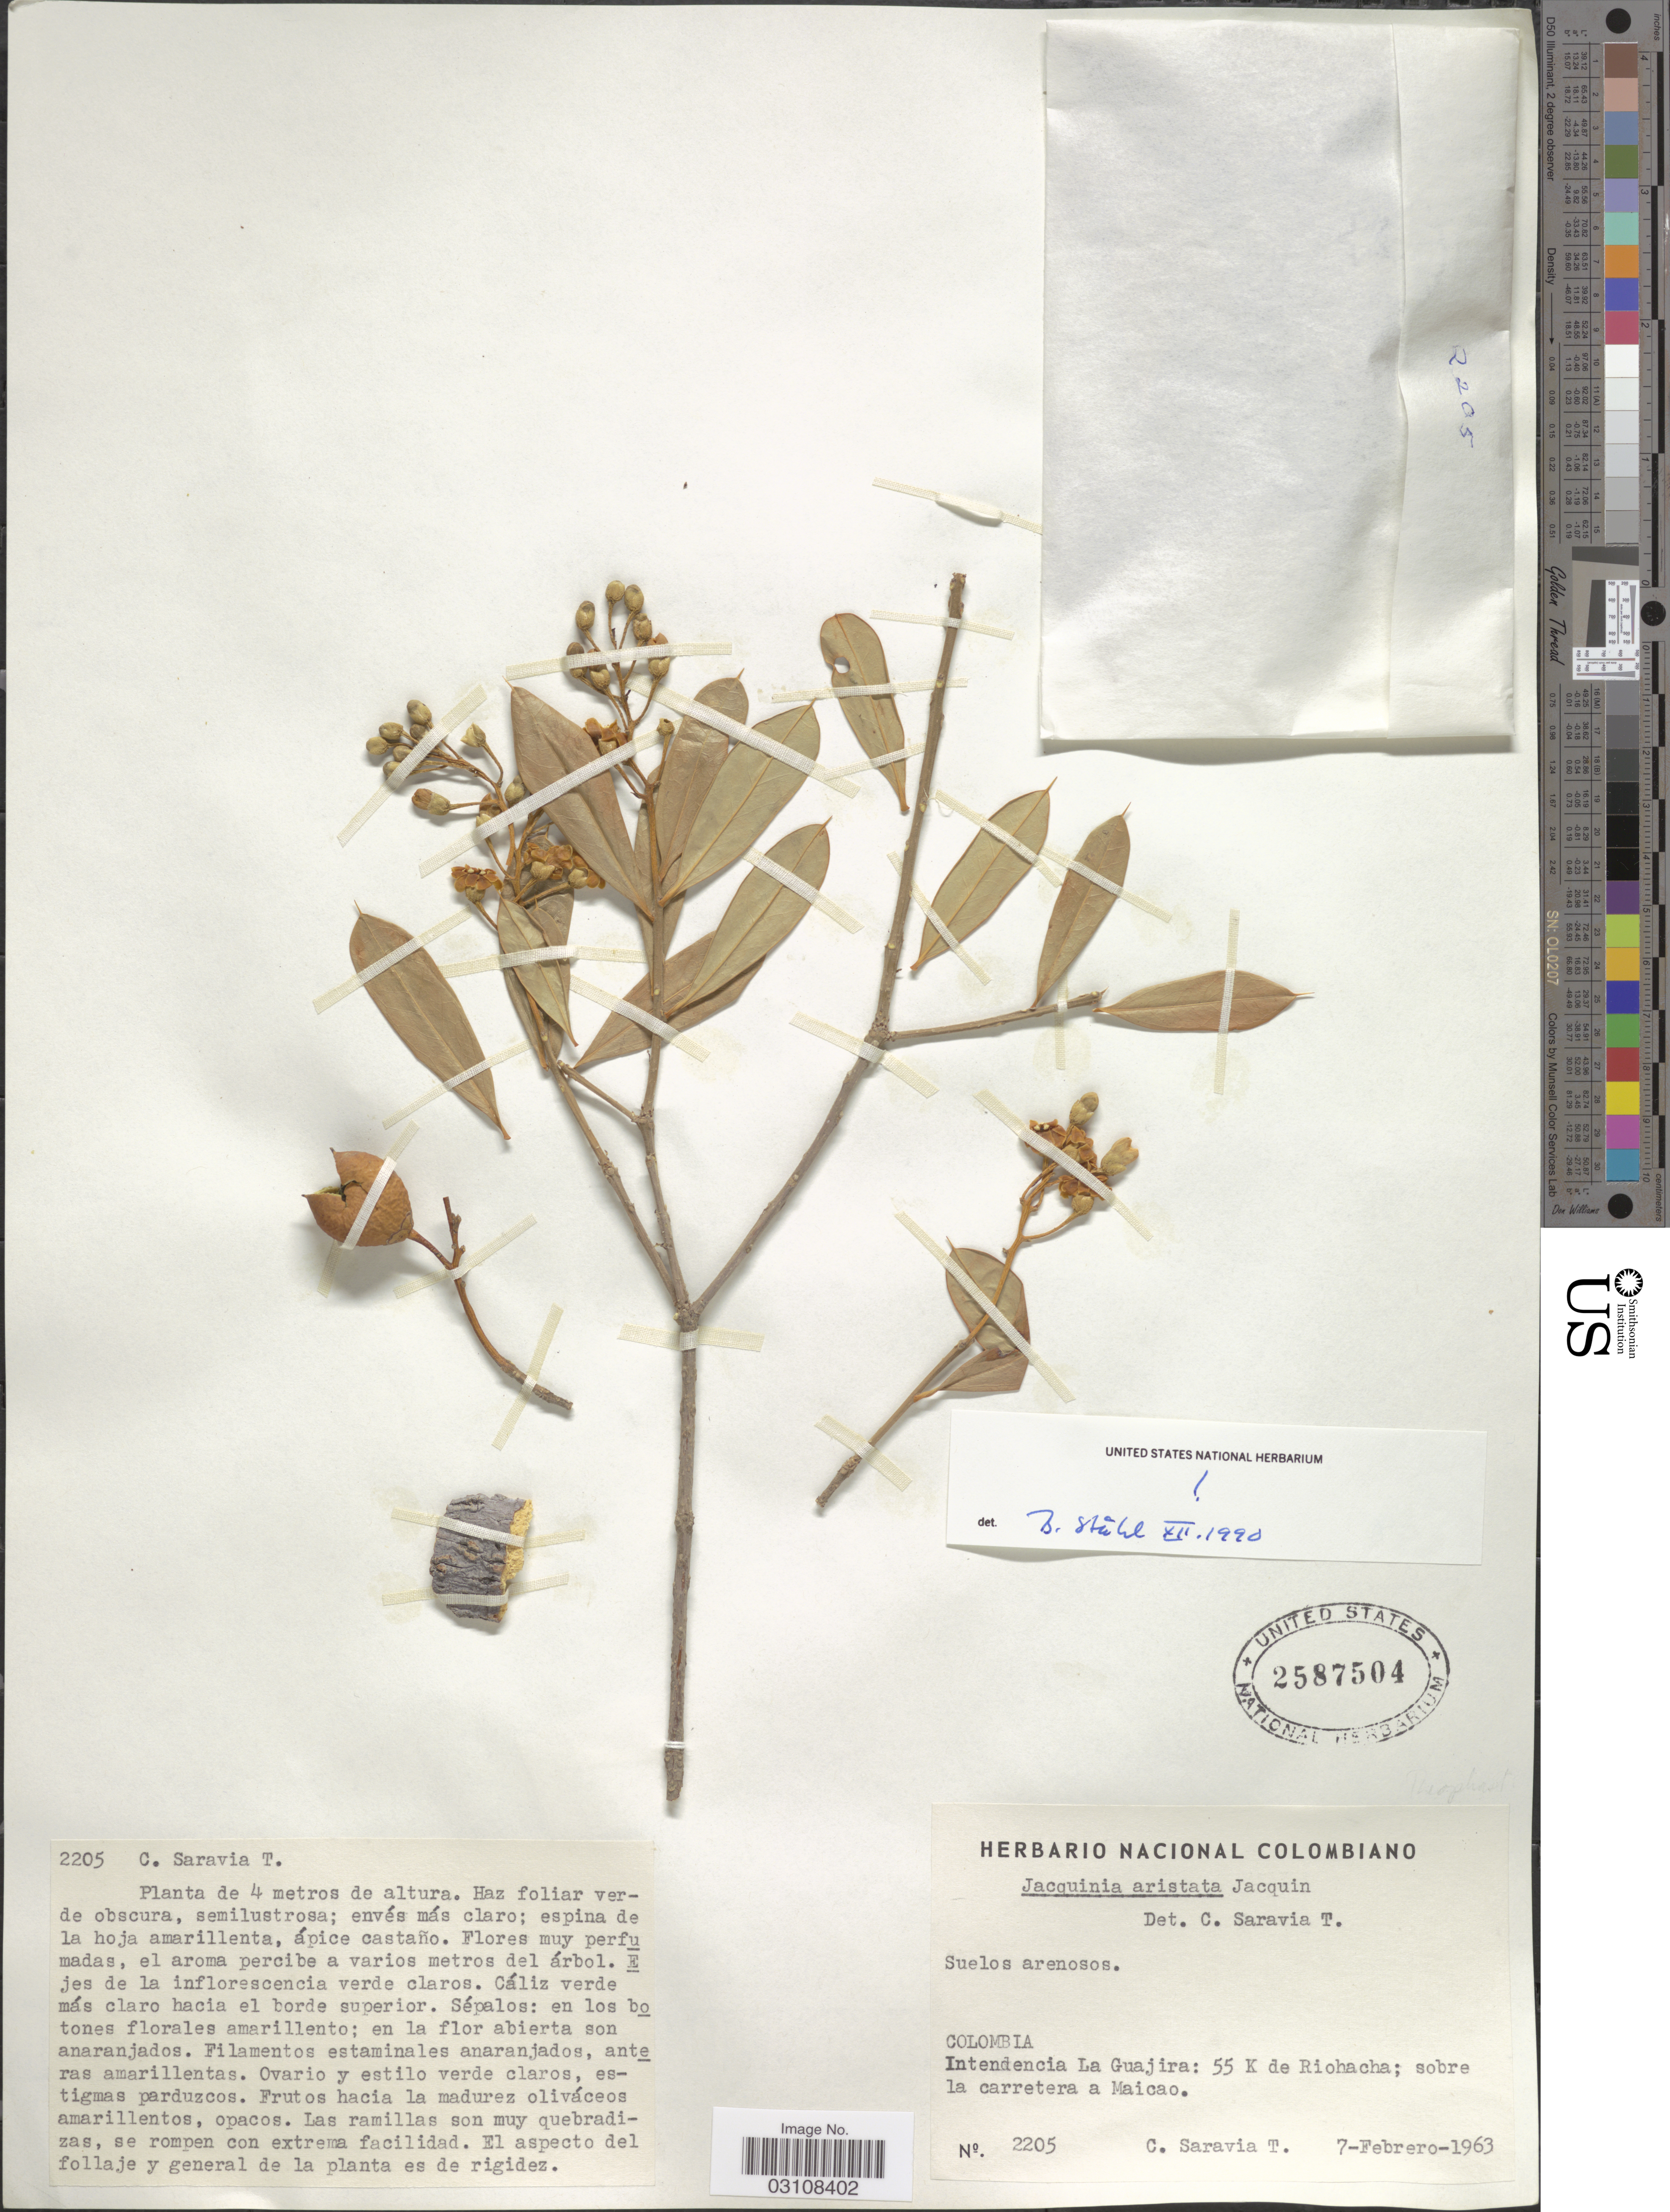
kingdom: Plantae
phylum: Tracheophyta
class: Magnoliopsida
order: Ericales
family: Primulaceae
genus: Bonellia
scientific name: Bonellia frutescens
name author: (Mill.) B. Ståhl & Källersjö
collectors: C. Saravia T.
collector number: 2205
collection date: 1963-02-07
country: Colombia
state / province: La Guajira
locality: Intendencia La Guajira: 55 K de Riohacha; sobre la carretera a Maicao.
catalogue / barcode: US 2587504